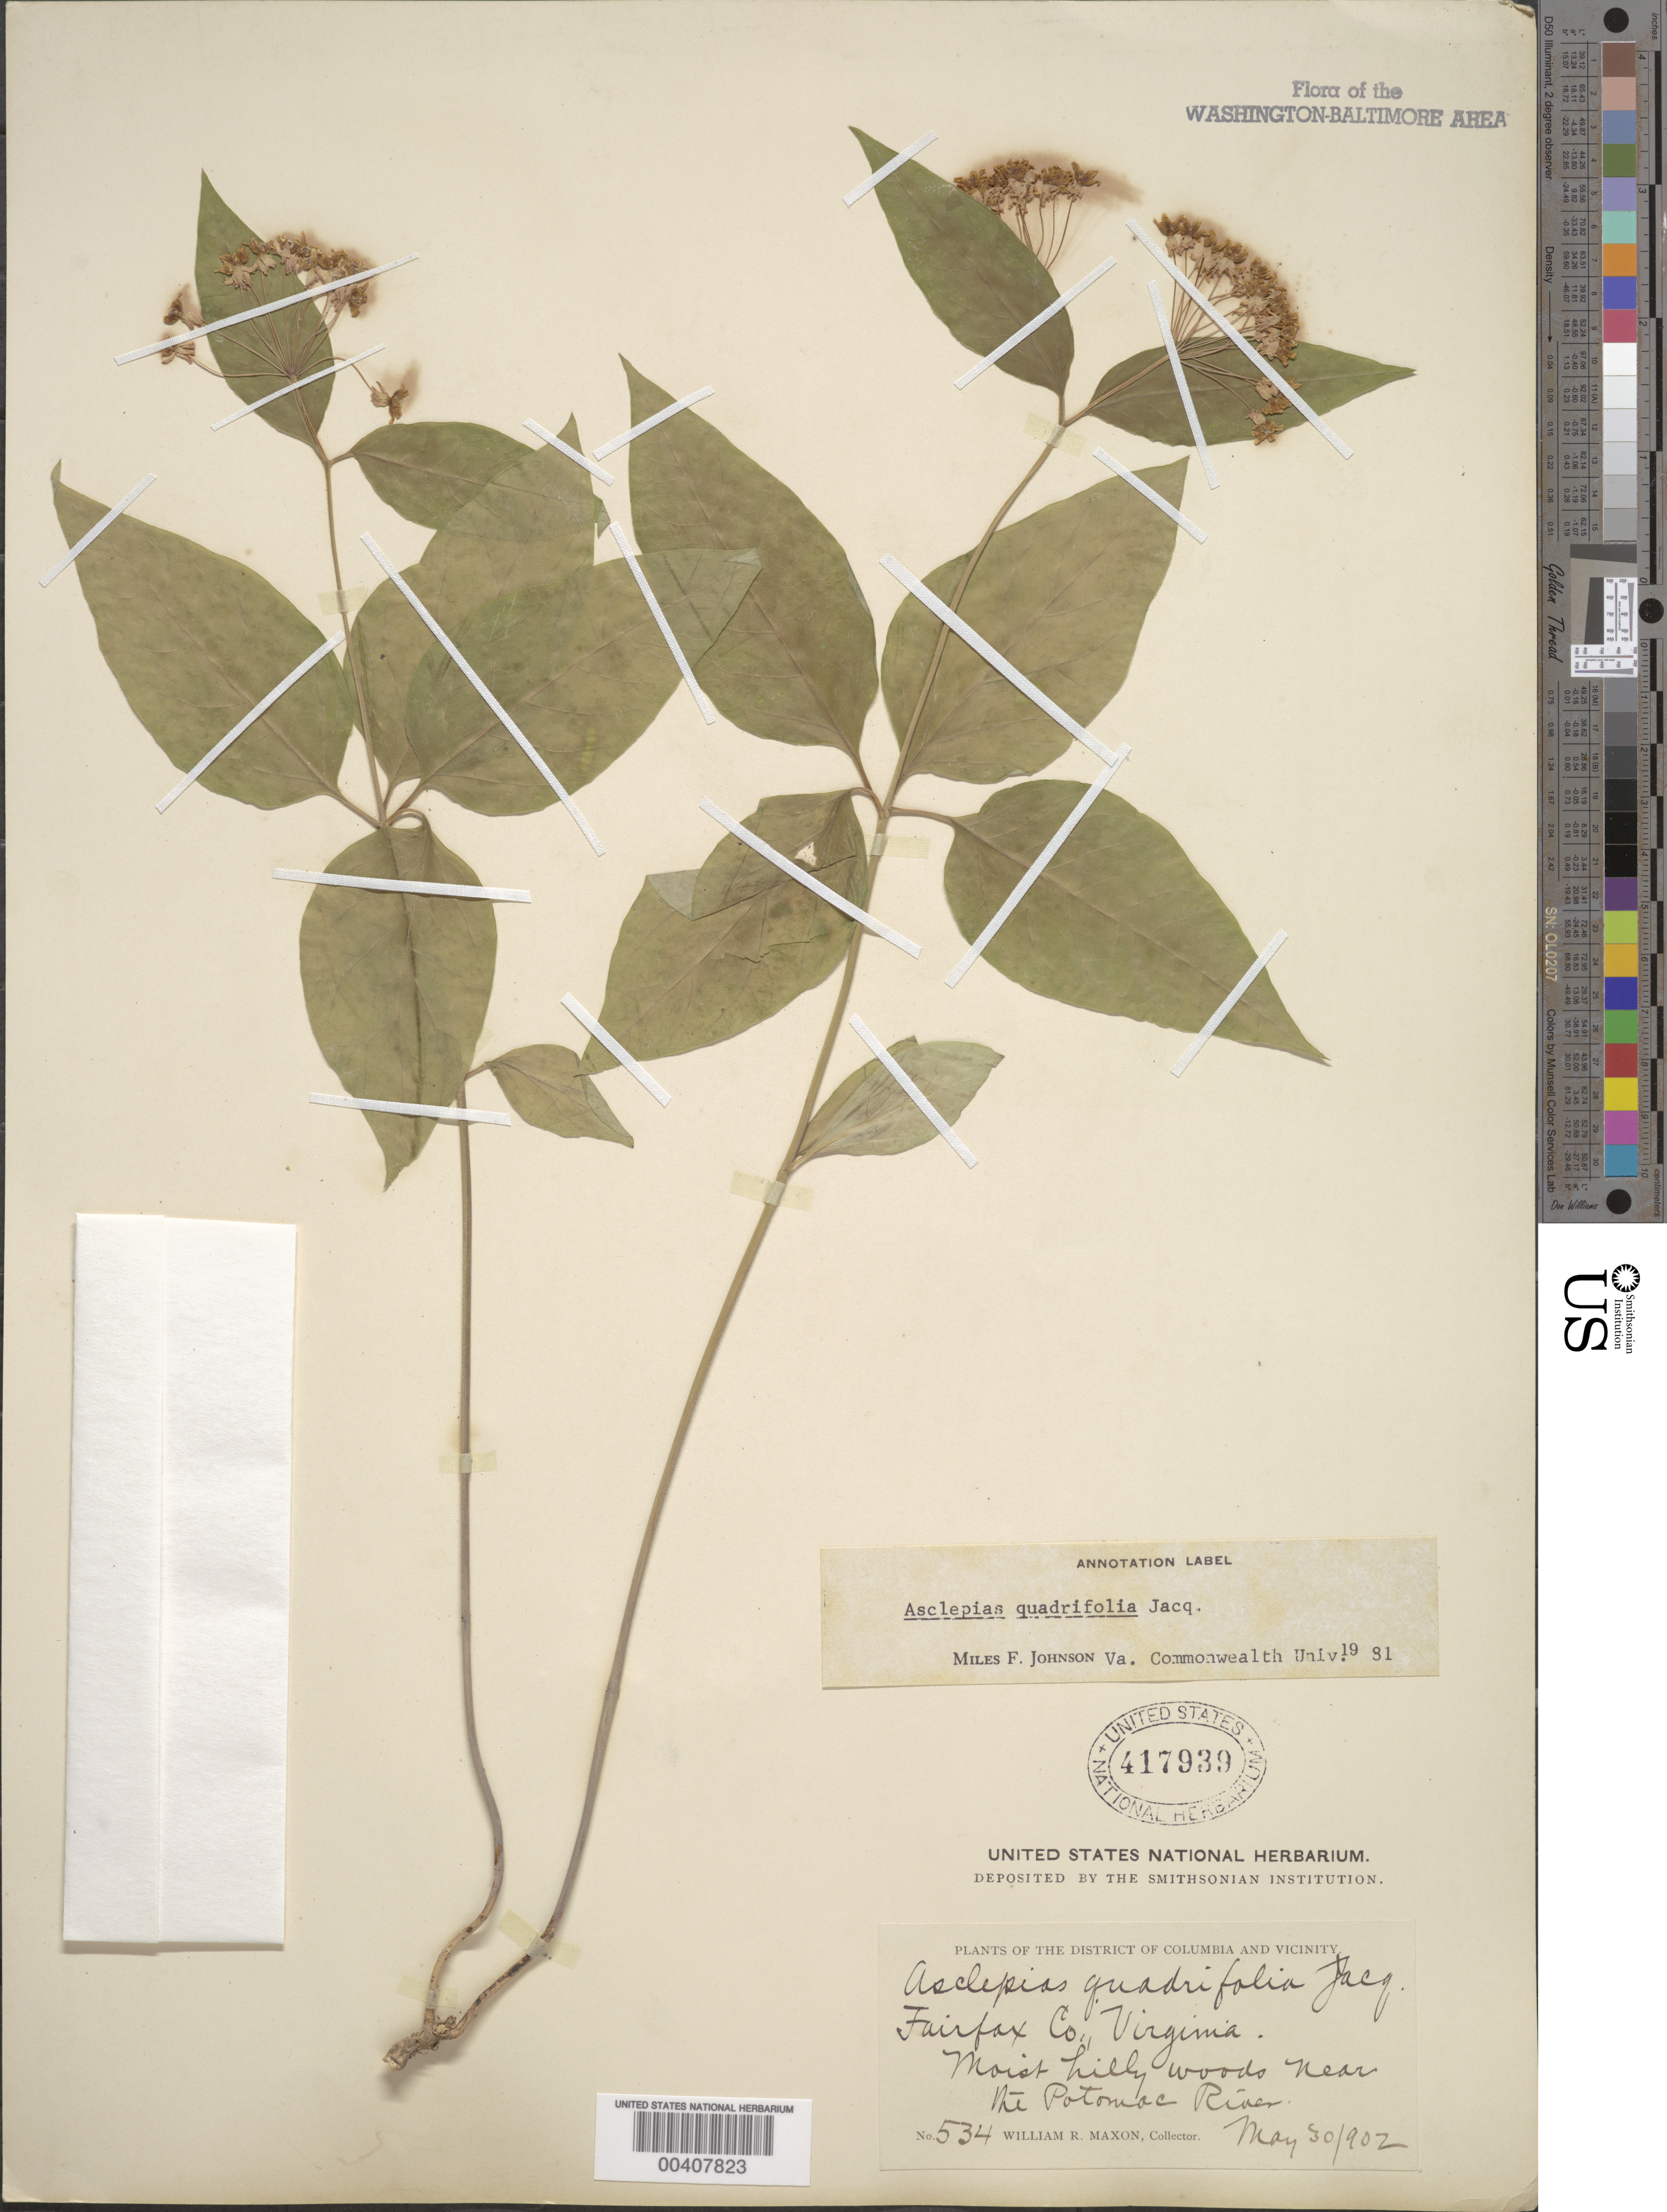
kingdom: Plantae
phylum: Tracheophyta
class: Magnoliopsida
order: Gentianales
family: Apocynaceae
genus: Asclepias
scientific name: Asclepias quadrifolia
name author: Jacq.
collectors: W. R. Maxon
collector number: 534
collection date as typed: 30 May 1902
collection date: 1902-05-30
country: United States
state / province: Virginia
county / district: Fairfax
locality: Near Potomac River C. & O. Canal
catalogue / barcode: US 417939